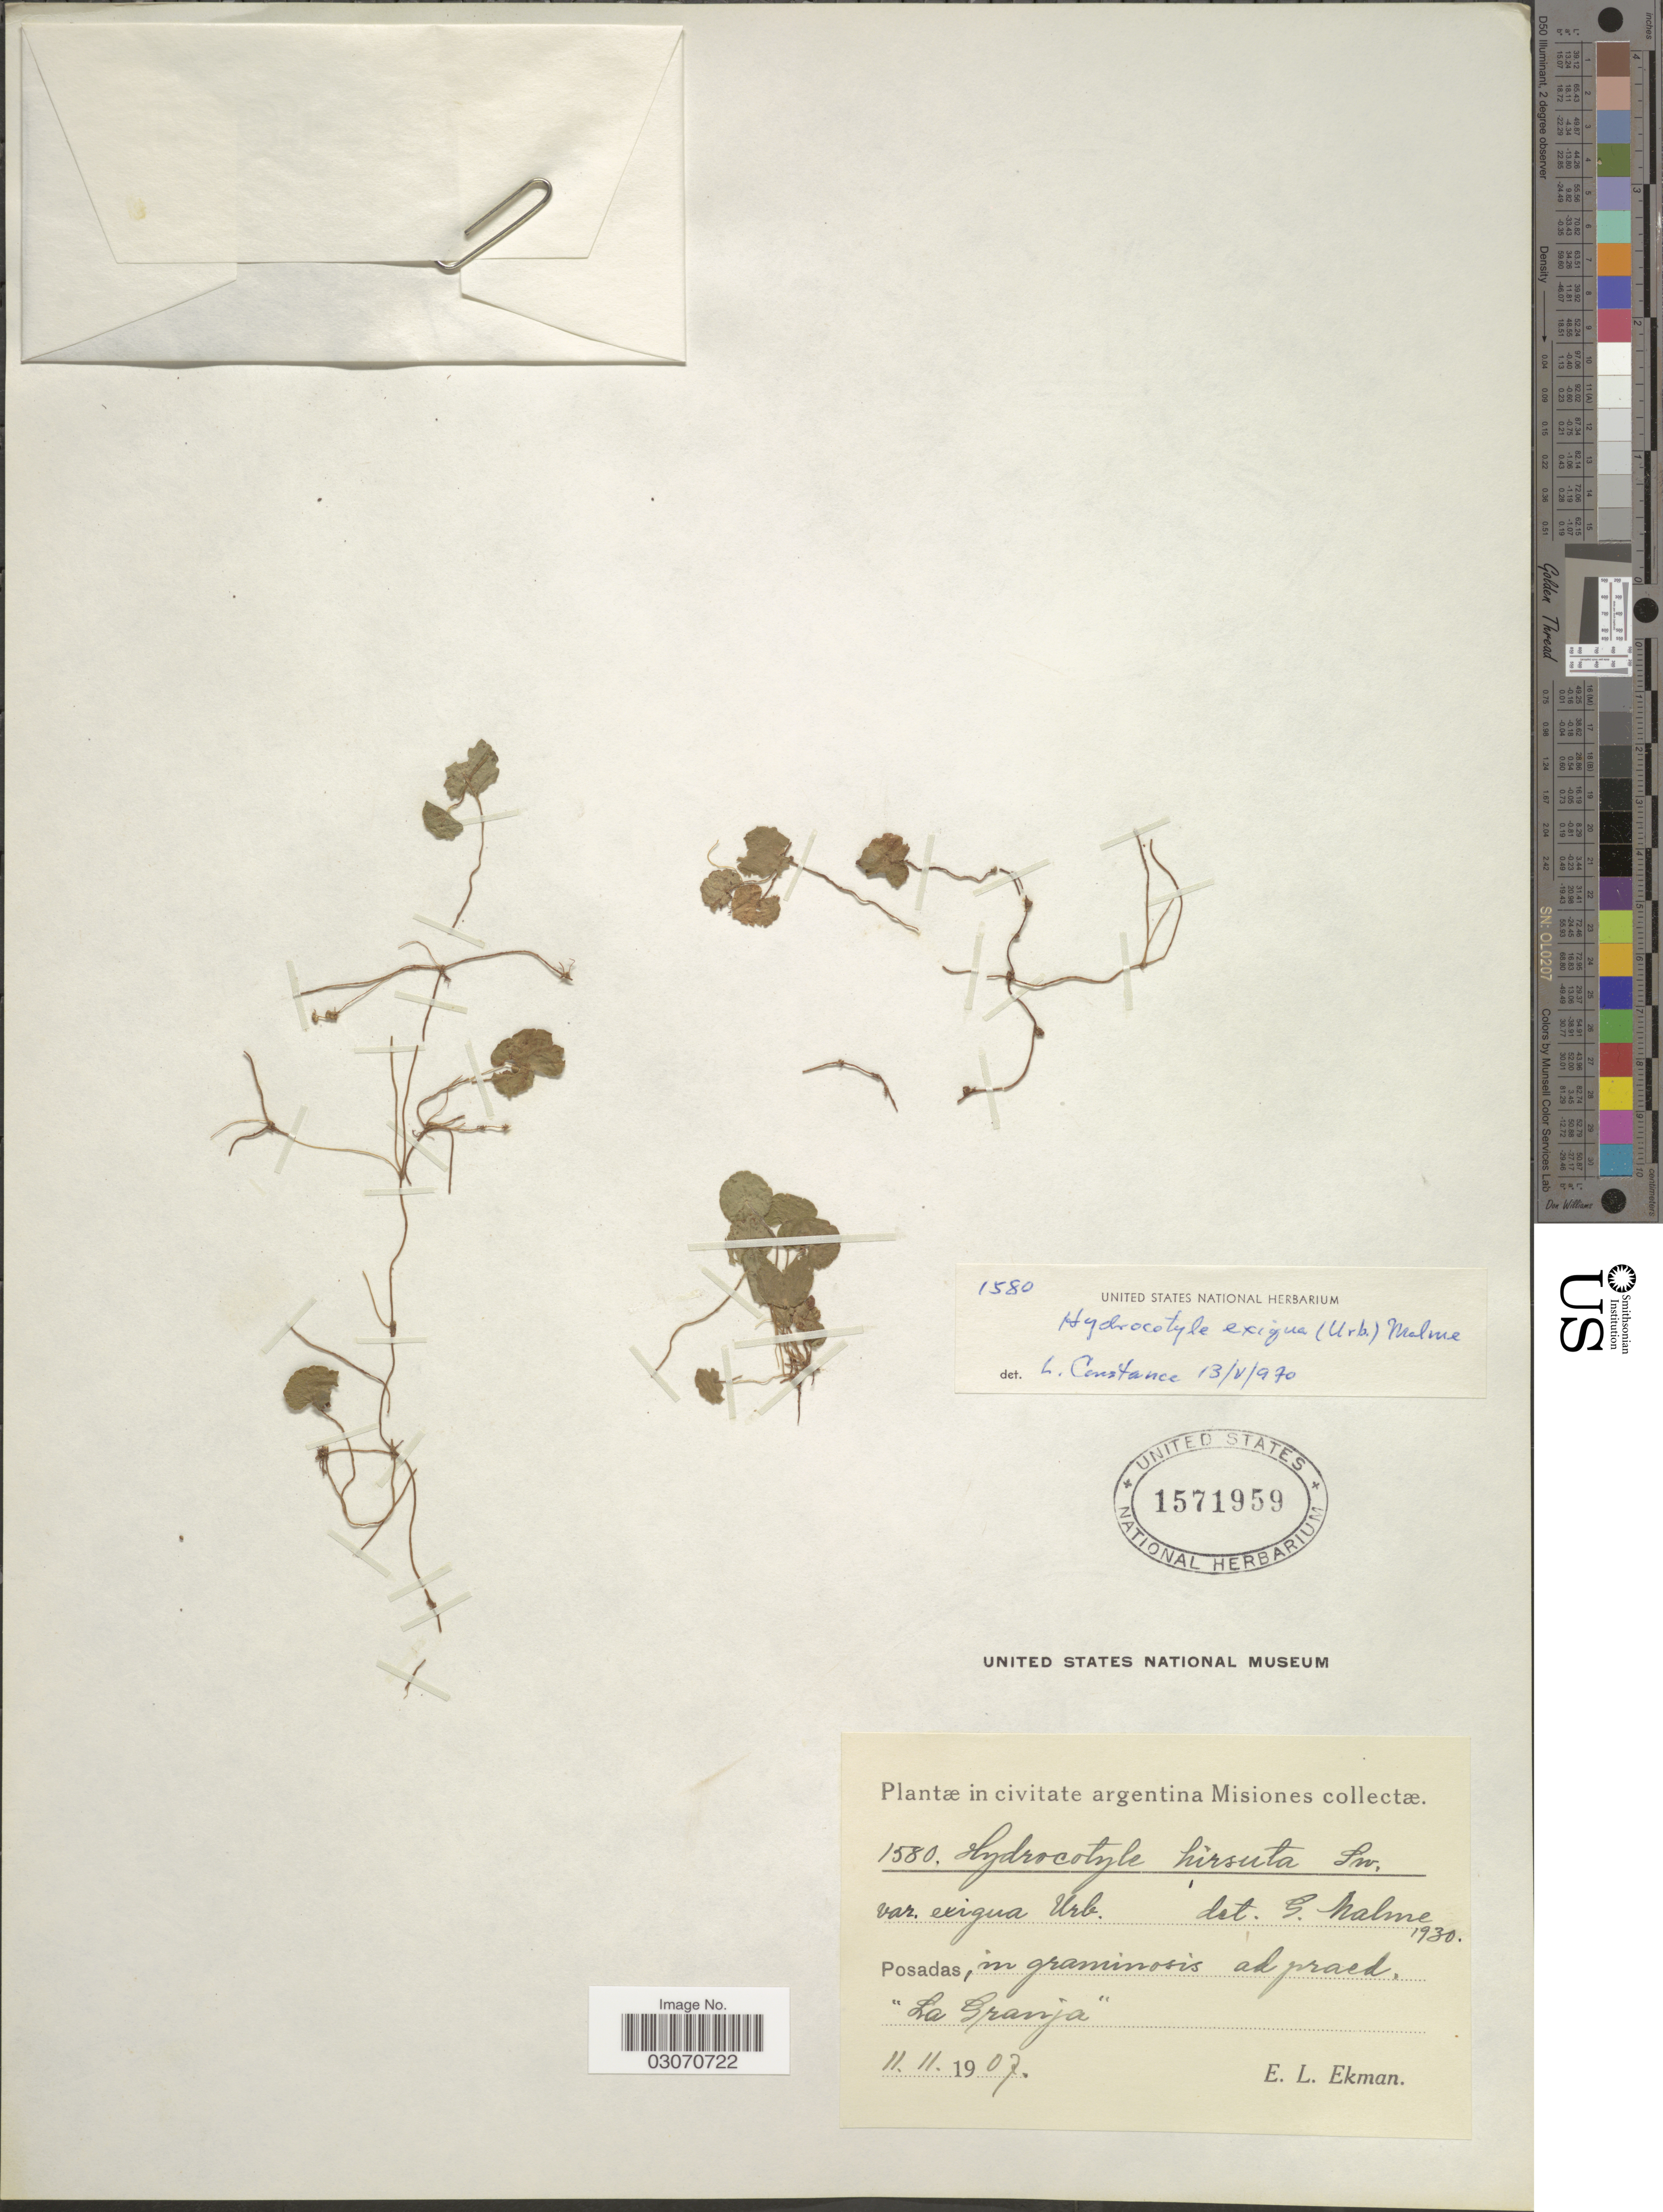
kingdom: Plantae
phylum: Tracheophyta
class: Magnoliopsida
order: Apiales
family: Araliaceae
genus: Hydrocotyle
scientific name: Hydrocotyle exigua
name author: Malme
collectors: E. L. Ekman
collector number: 1580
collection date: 1907-11-11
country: Argentina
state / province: Misiones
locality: Posadas, in graminosis ad praed. "La Granja".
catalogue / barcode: US 1571959